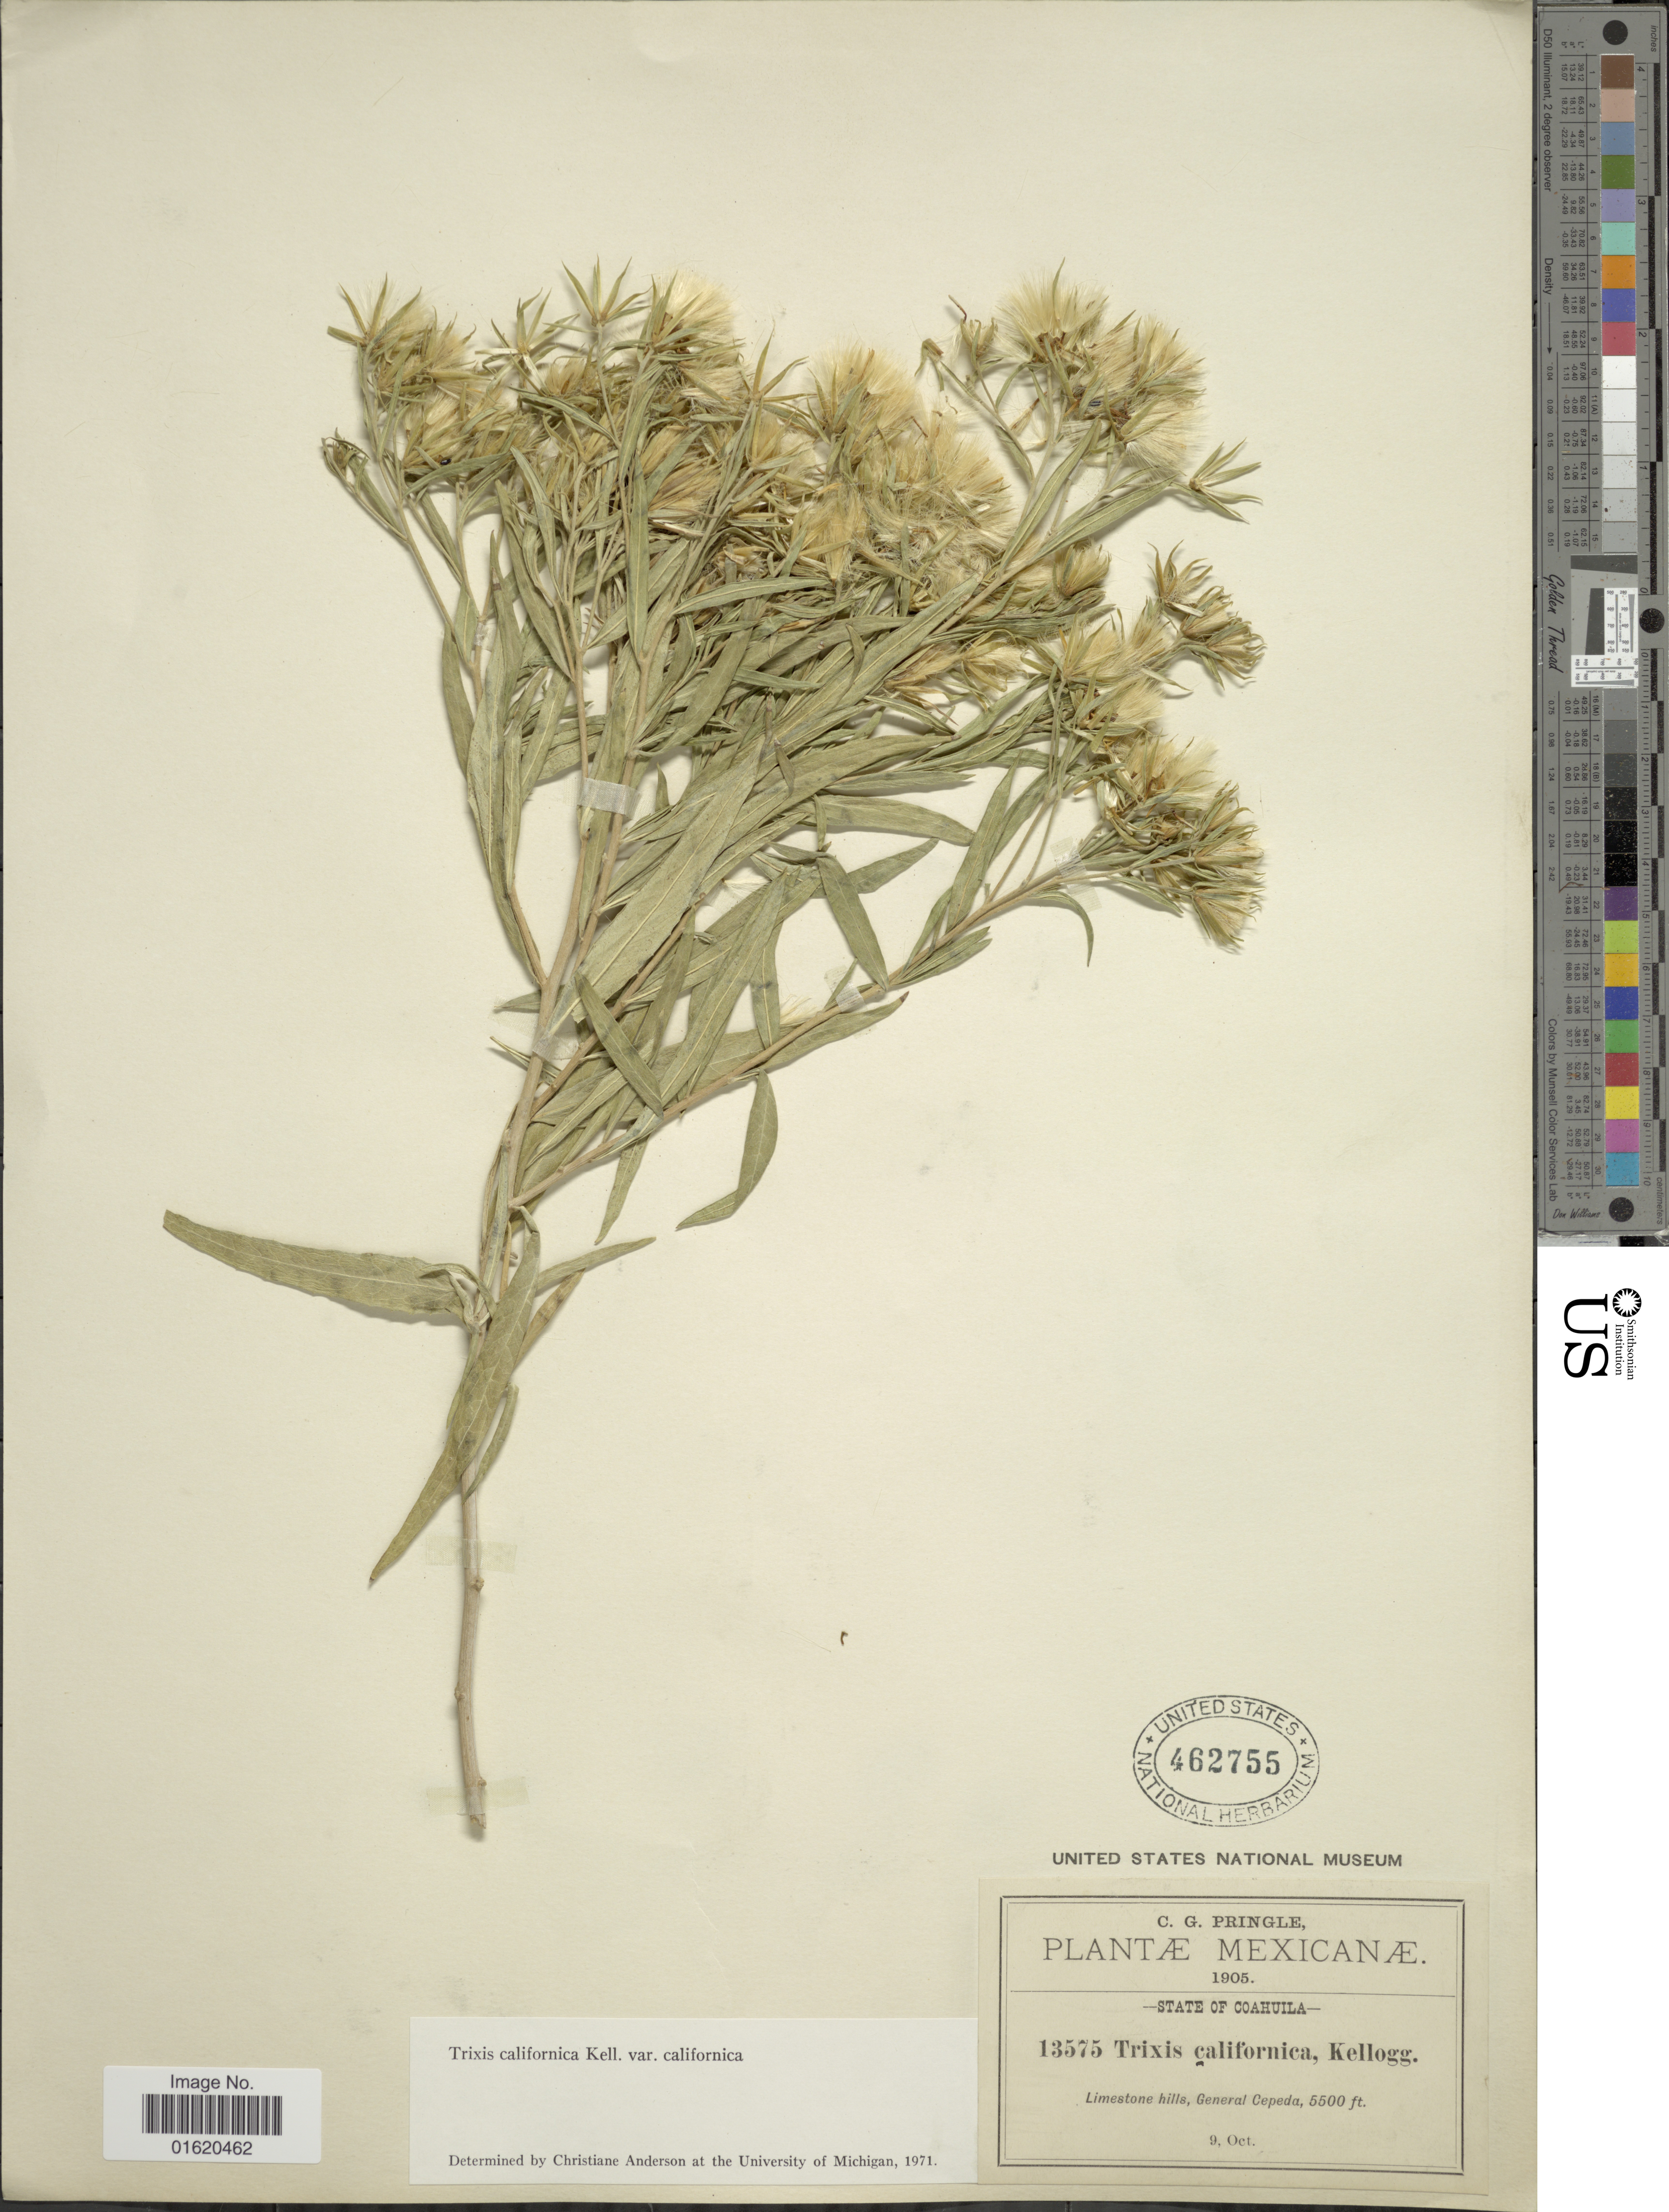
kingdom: Plantae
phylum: Tracheophyta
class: Magnoliopsida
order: Asterales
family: Asteraceae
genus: Trixis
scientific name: Trixis californica var. californica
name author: Kellogg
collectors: C. G. Pringle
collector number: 13575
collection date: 1905-10-09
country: Mexico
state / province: Coahuila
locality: Limestone hills, Genreal Cepeda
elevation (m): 1676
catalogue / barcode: US 462755